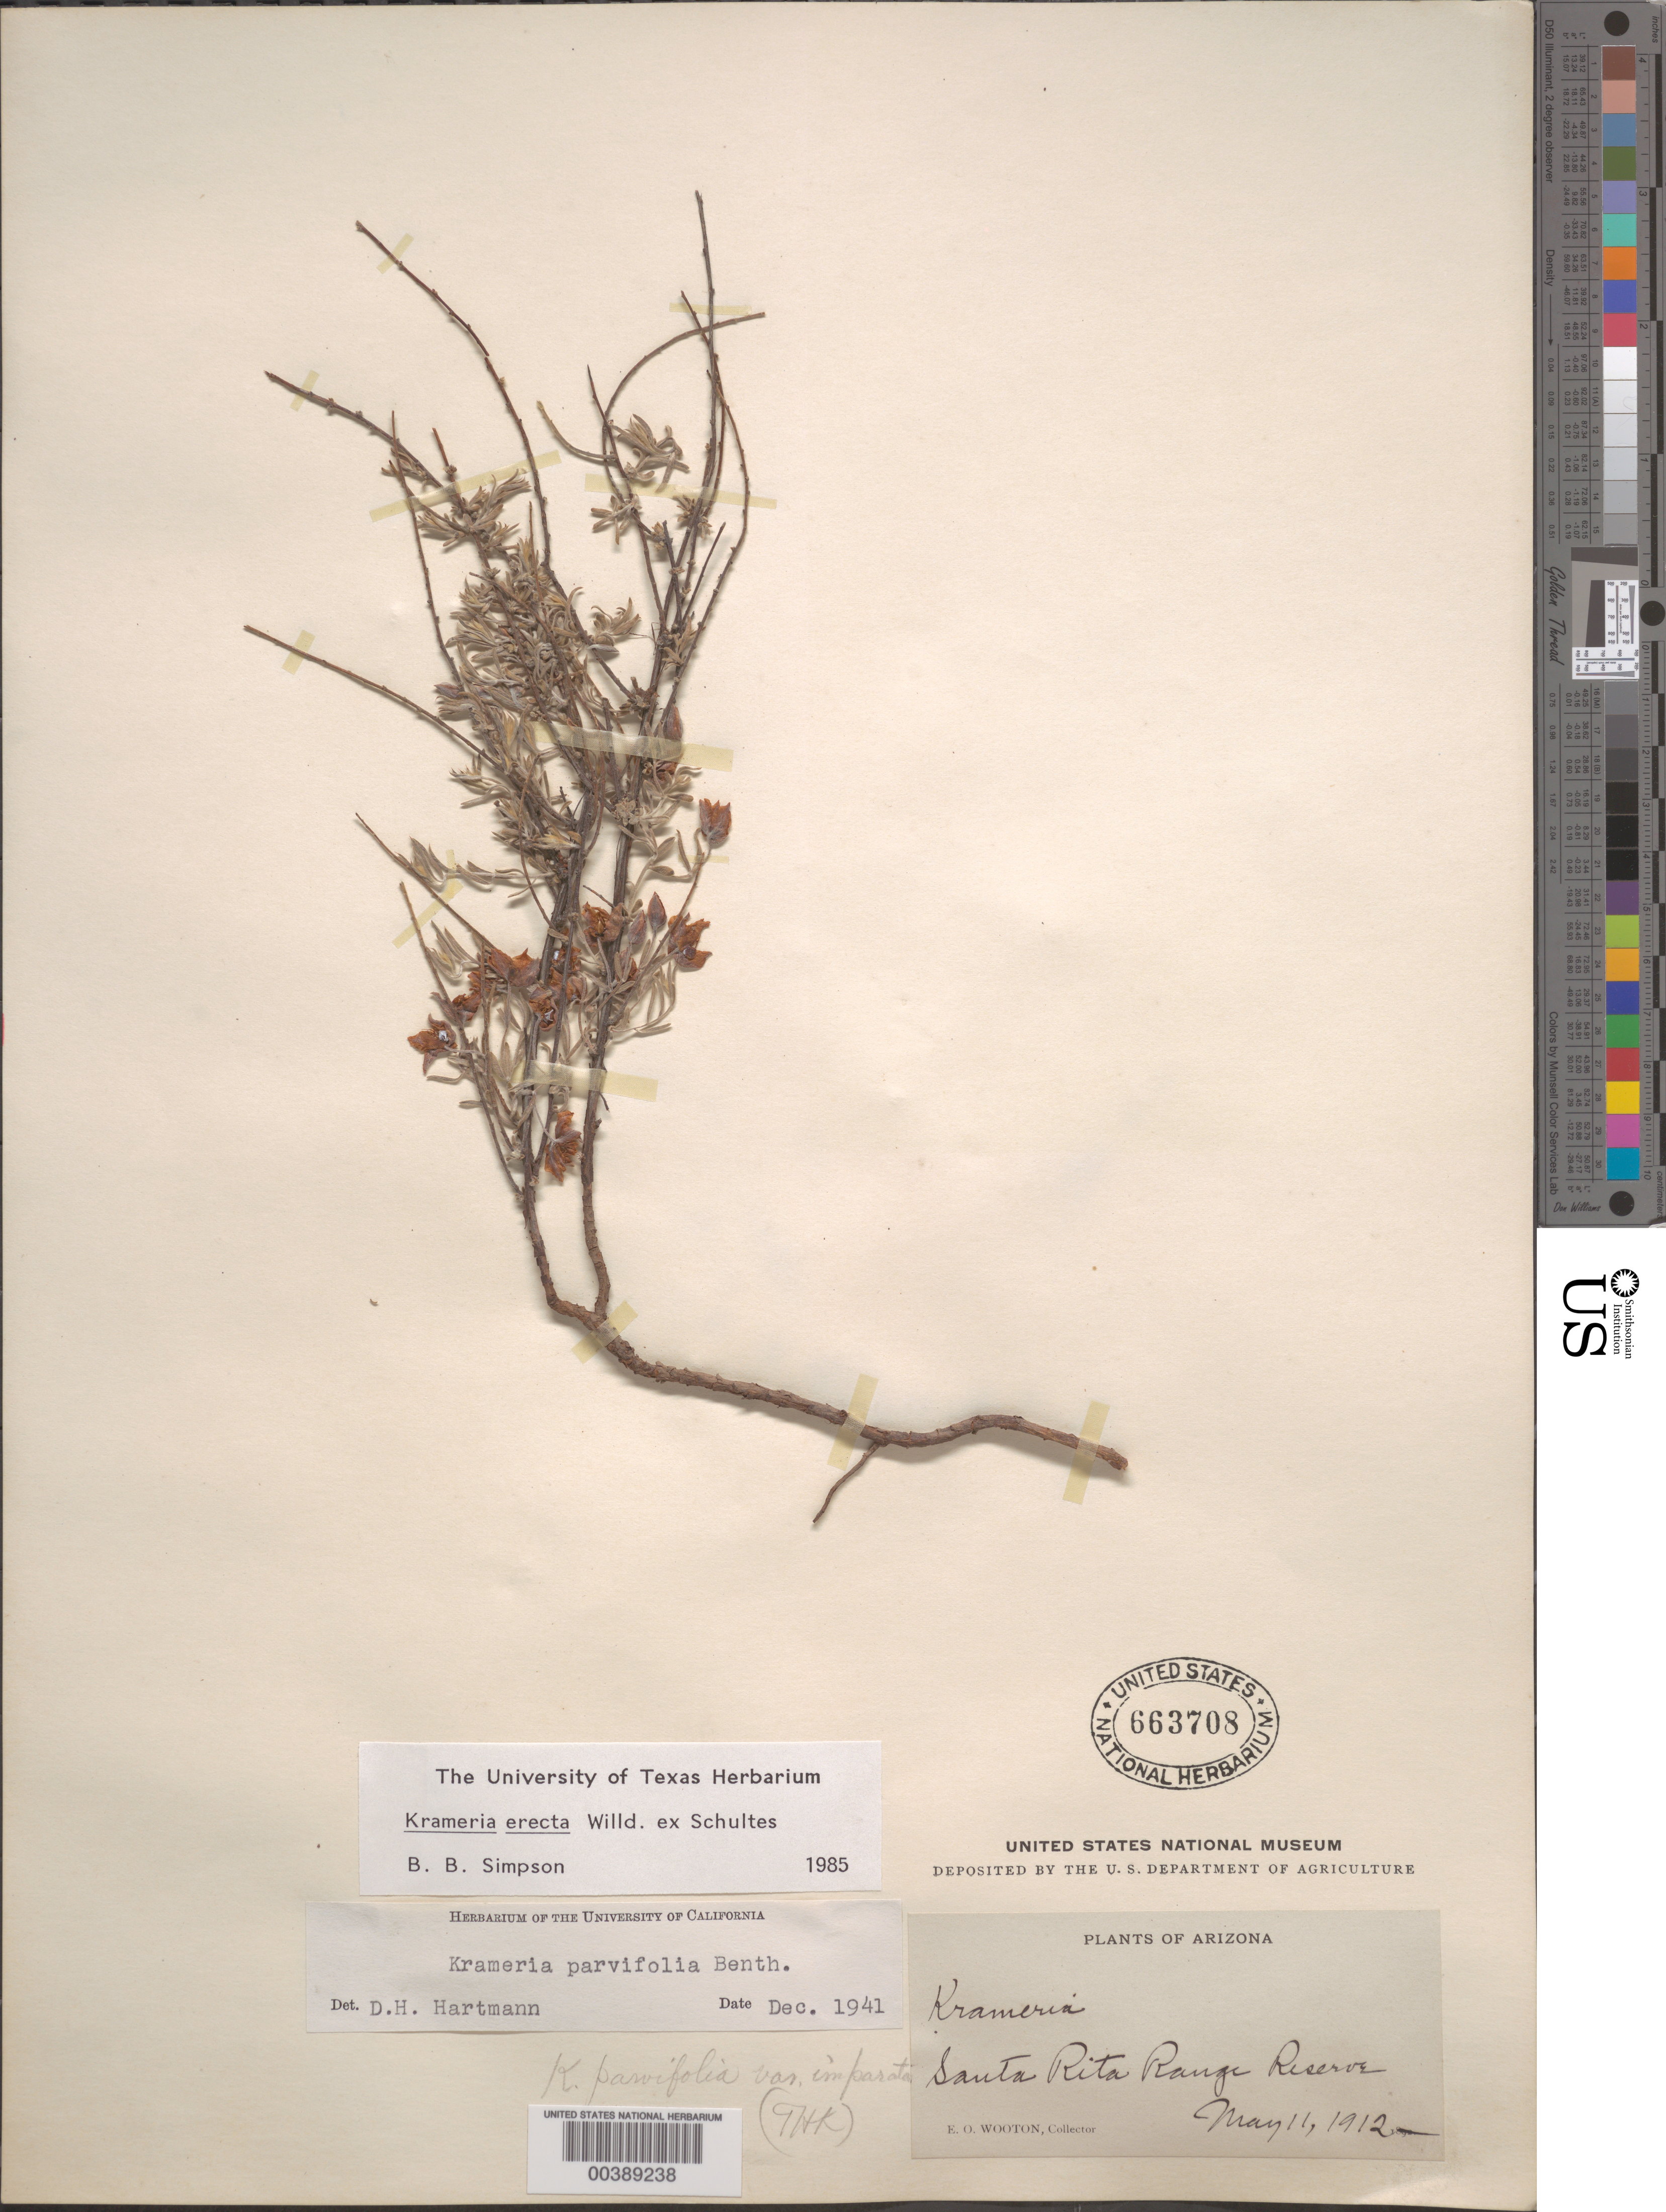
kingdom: Plantae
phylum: Tracheophyta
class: Magnoliopsida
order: Zygophyllales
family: Krameriaceae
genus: Krameria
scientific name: Krameria erecta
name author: Willd. ex Schult.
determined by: Simpson, B. B.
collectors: E. O. Wooton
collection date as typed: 11 May 1912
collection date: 1912-05-11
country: United States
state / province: Arizona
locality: Santa Rita Range Reserve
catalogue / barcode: US 663708